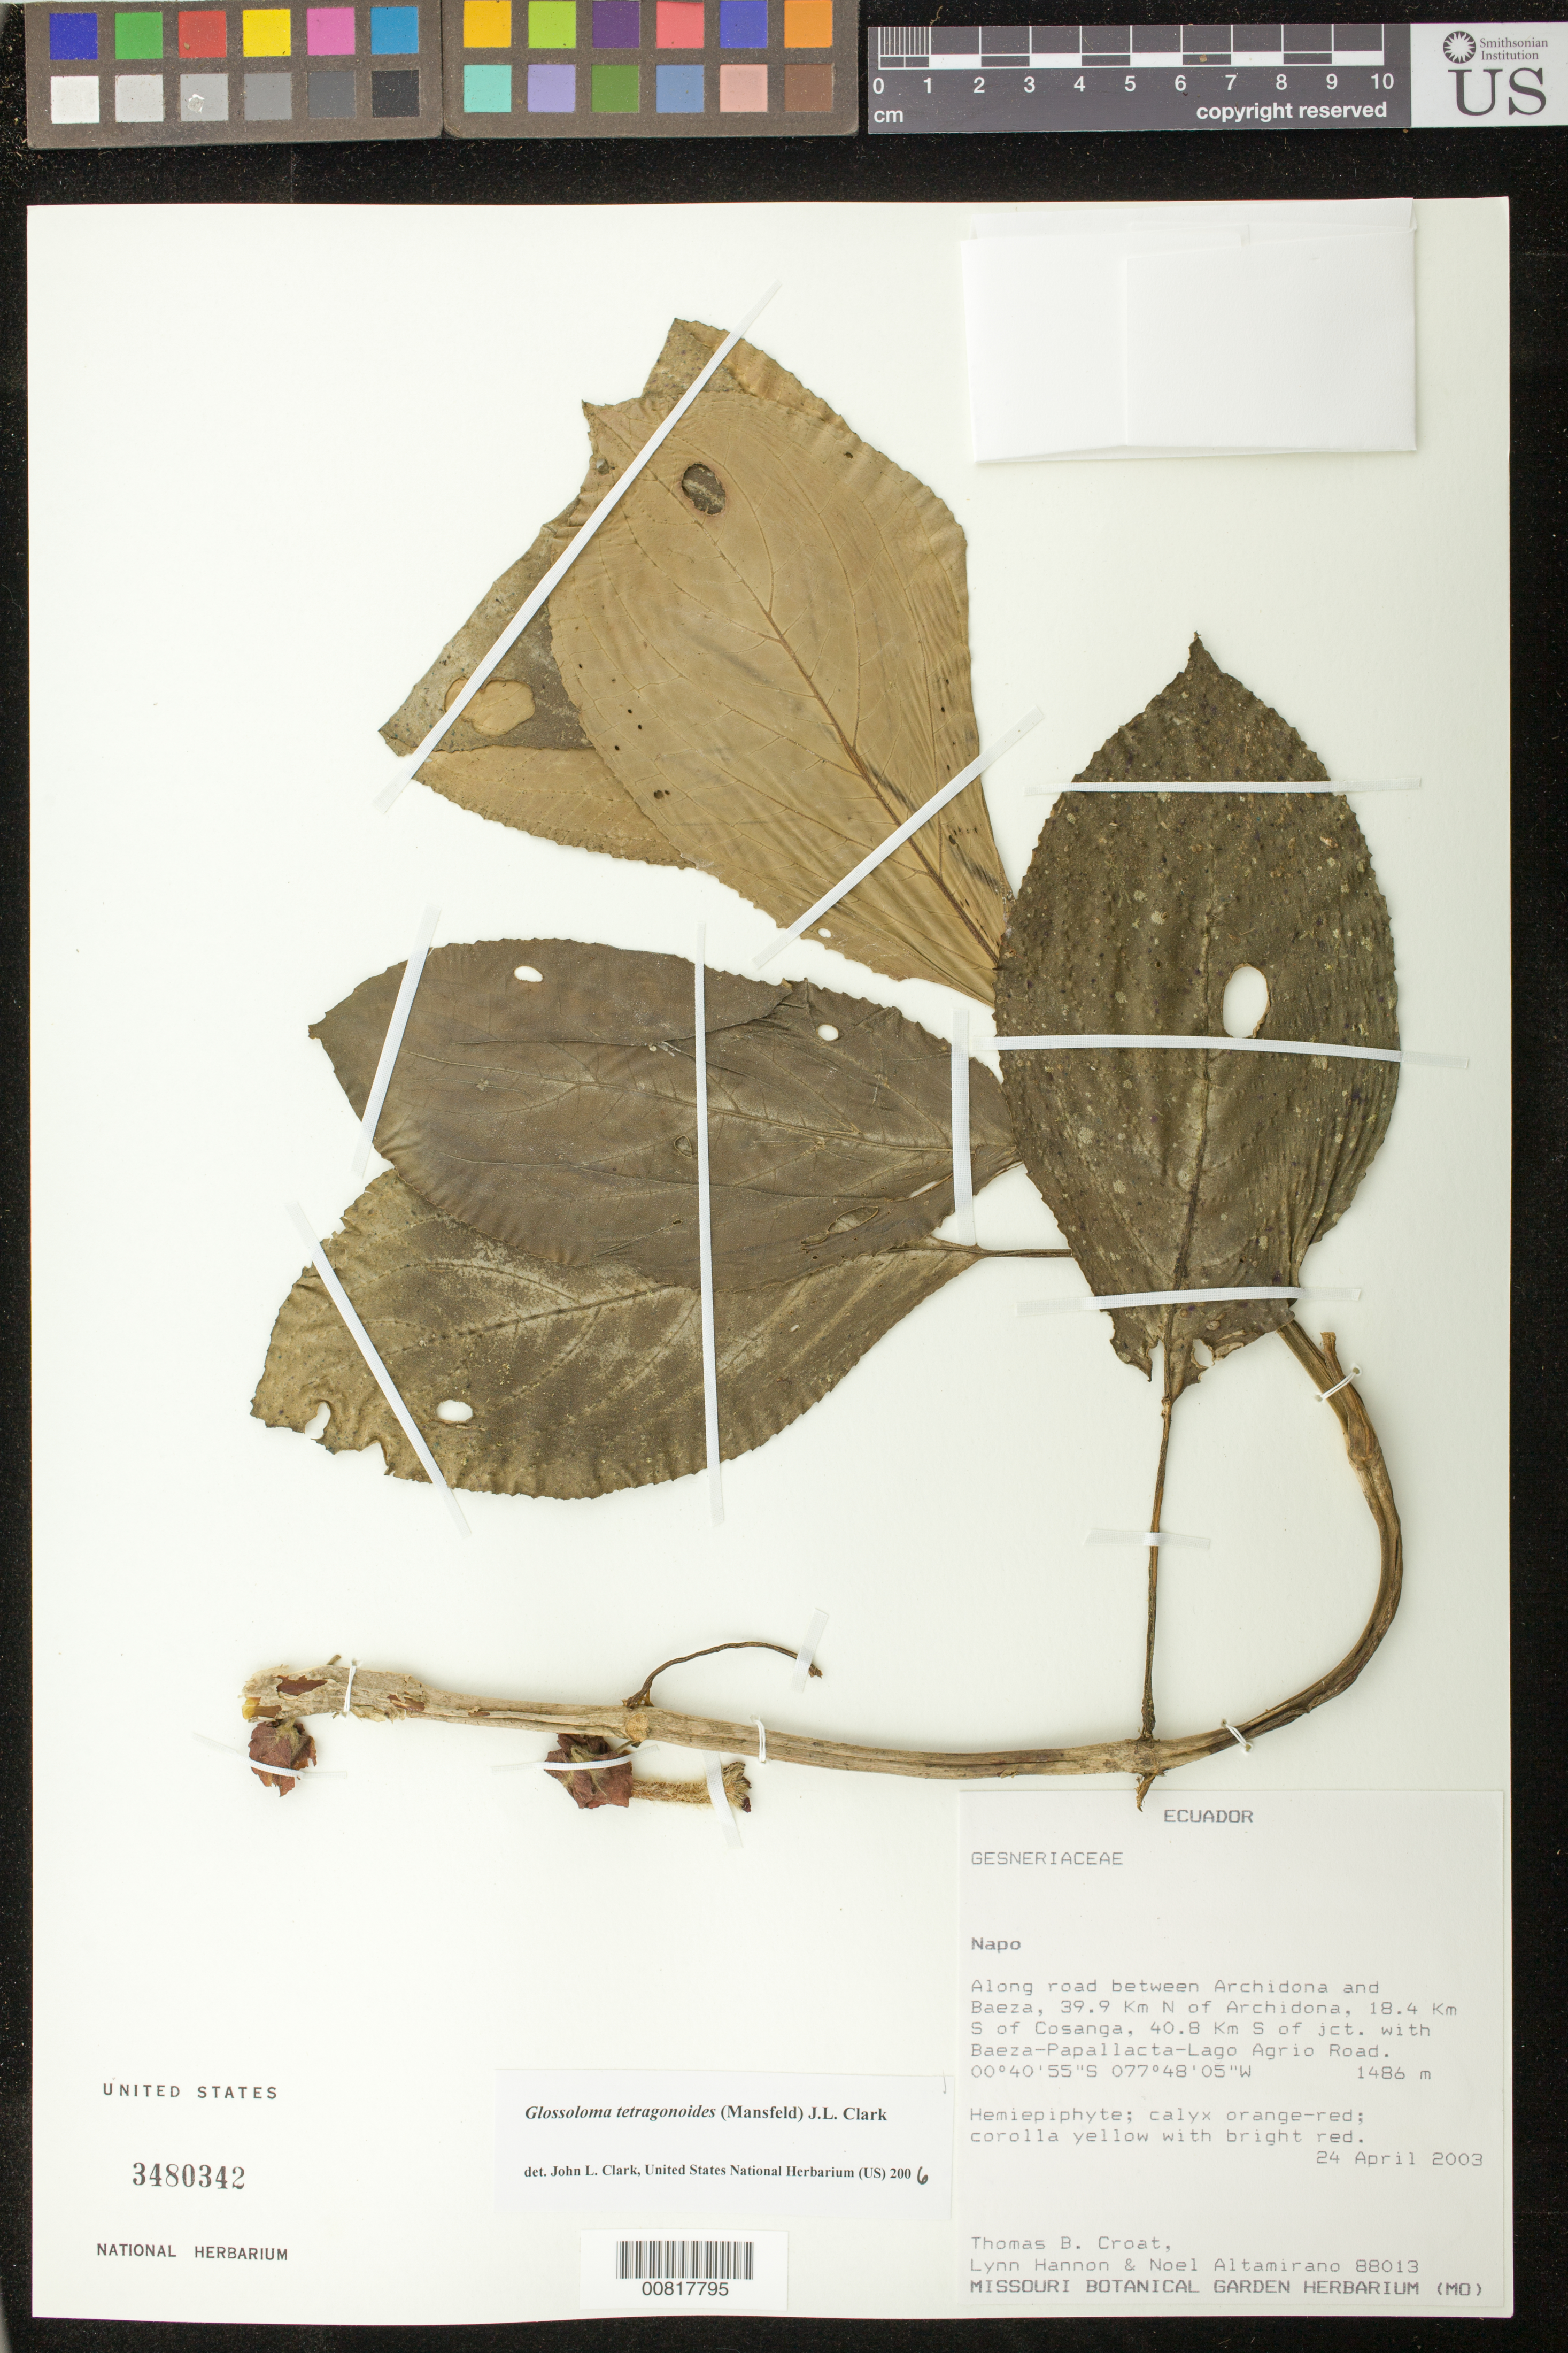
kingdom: Plantae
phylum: Tracheophyta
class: Magnoliopsida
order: Lamiales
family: Gesneriaceae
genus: Glossoloma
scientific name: Glossoloma tetragonoides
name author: (Mansf.) J.L. Clark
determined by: Clark, J. L., (SEL), The Marie Selby Botanical Garden (UNITED STATES)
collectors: T. B. Croat, L. Hannon & N. Altamirano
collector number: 88013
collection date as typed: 24 Apr 2003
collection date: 2003-04-24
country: Ecuador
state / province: Napo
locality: Along road between Archidona and Baeza, 39.9 km N of Archidona, 18.4 km S of Cosanga, 40.8 km S of jct. with Baeza-Papallacta-Lago Agrio Road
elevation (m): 1486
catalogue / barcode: US 3480342